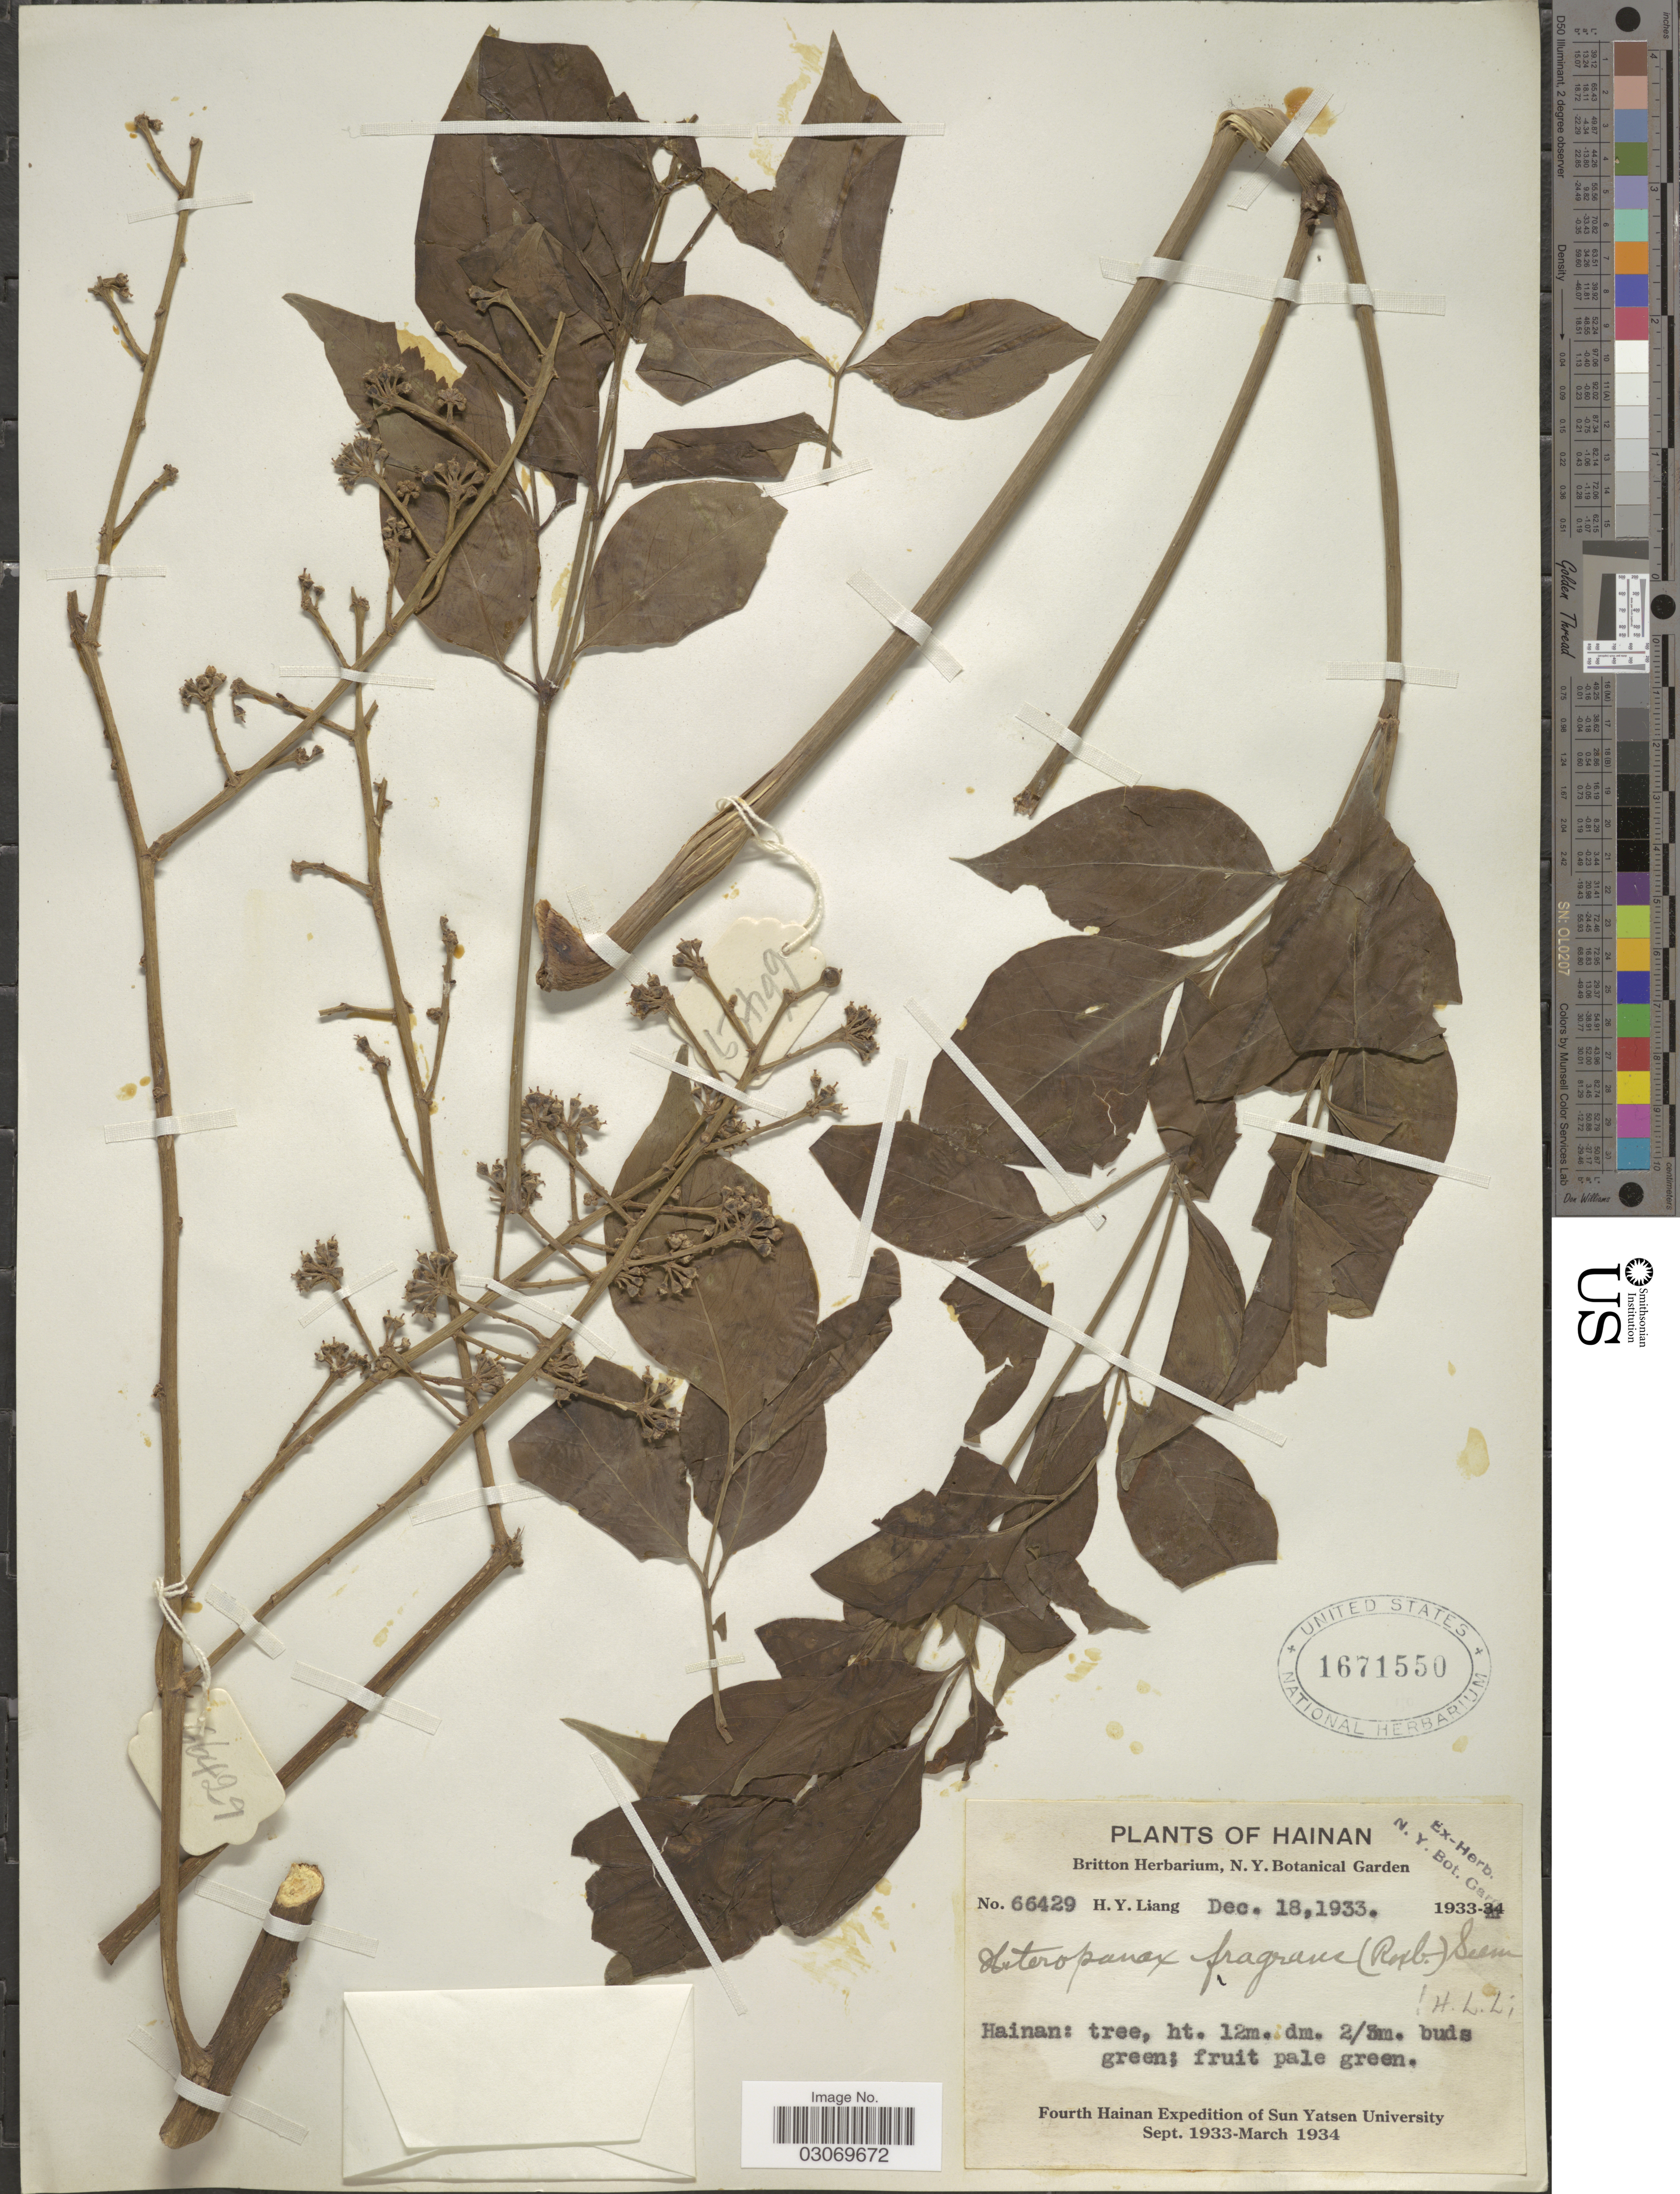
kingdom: Plantae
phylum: Tracheophyta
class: Magnoliopsida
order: Apiales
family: Araliaceae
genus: Heteropanax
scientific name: Heteropanax fragrans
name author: (Roxb.) Seem.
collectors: H. Y. Liang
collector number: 66429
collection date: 1933-12-18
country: China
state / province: Hainan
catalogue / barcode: US 1671550